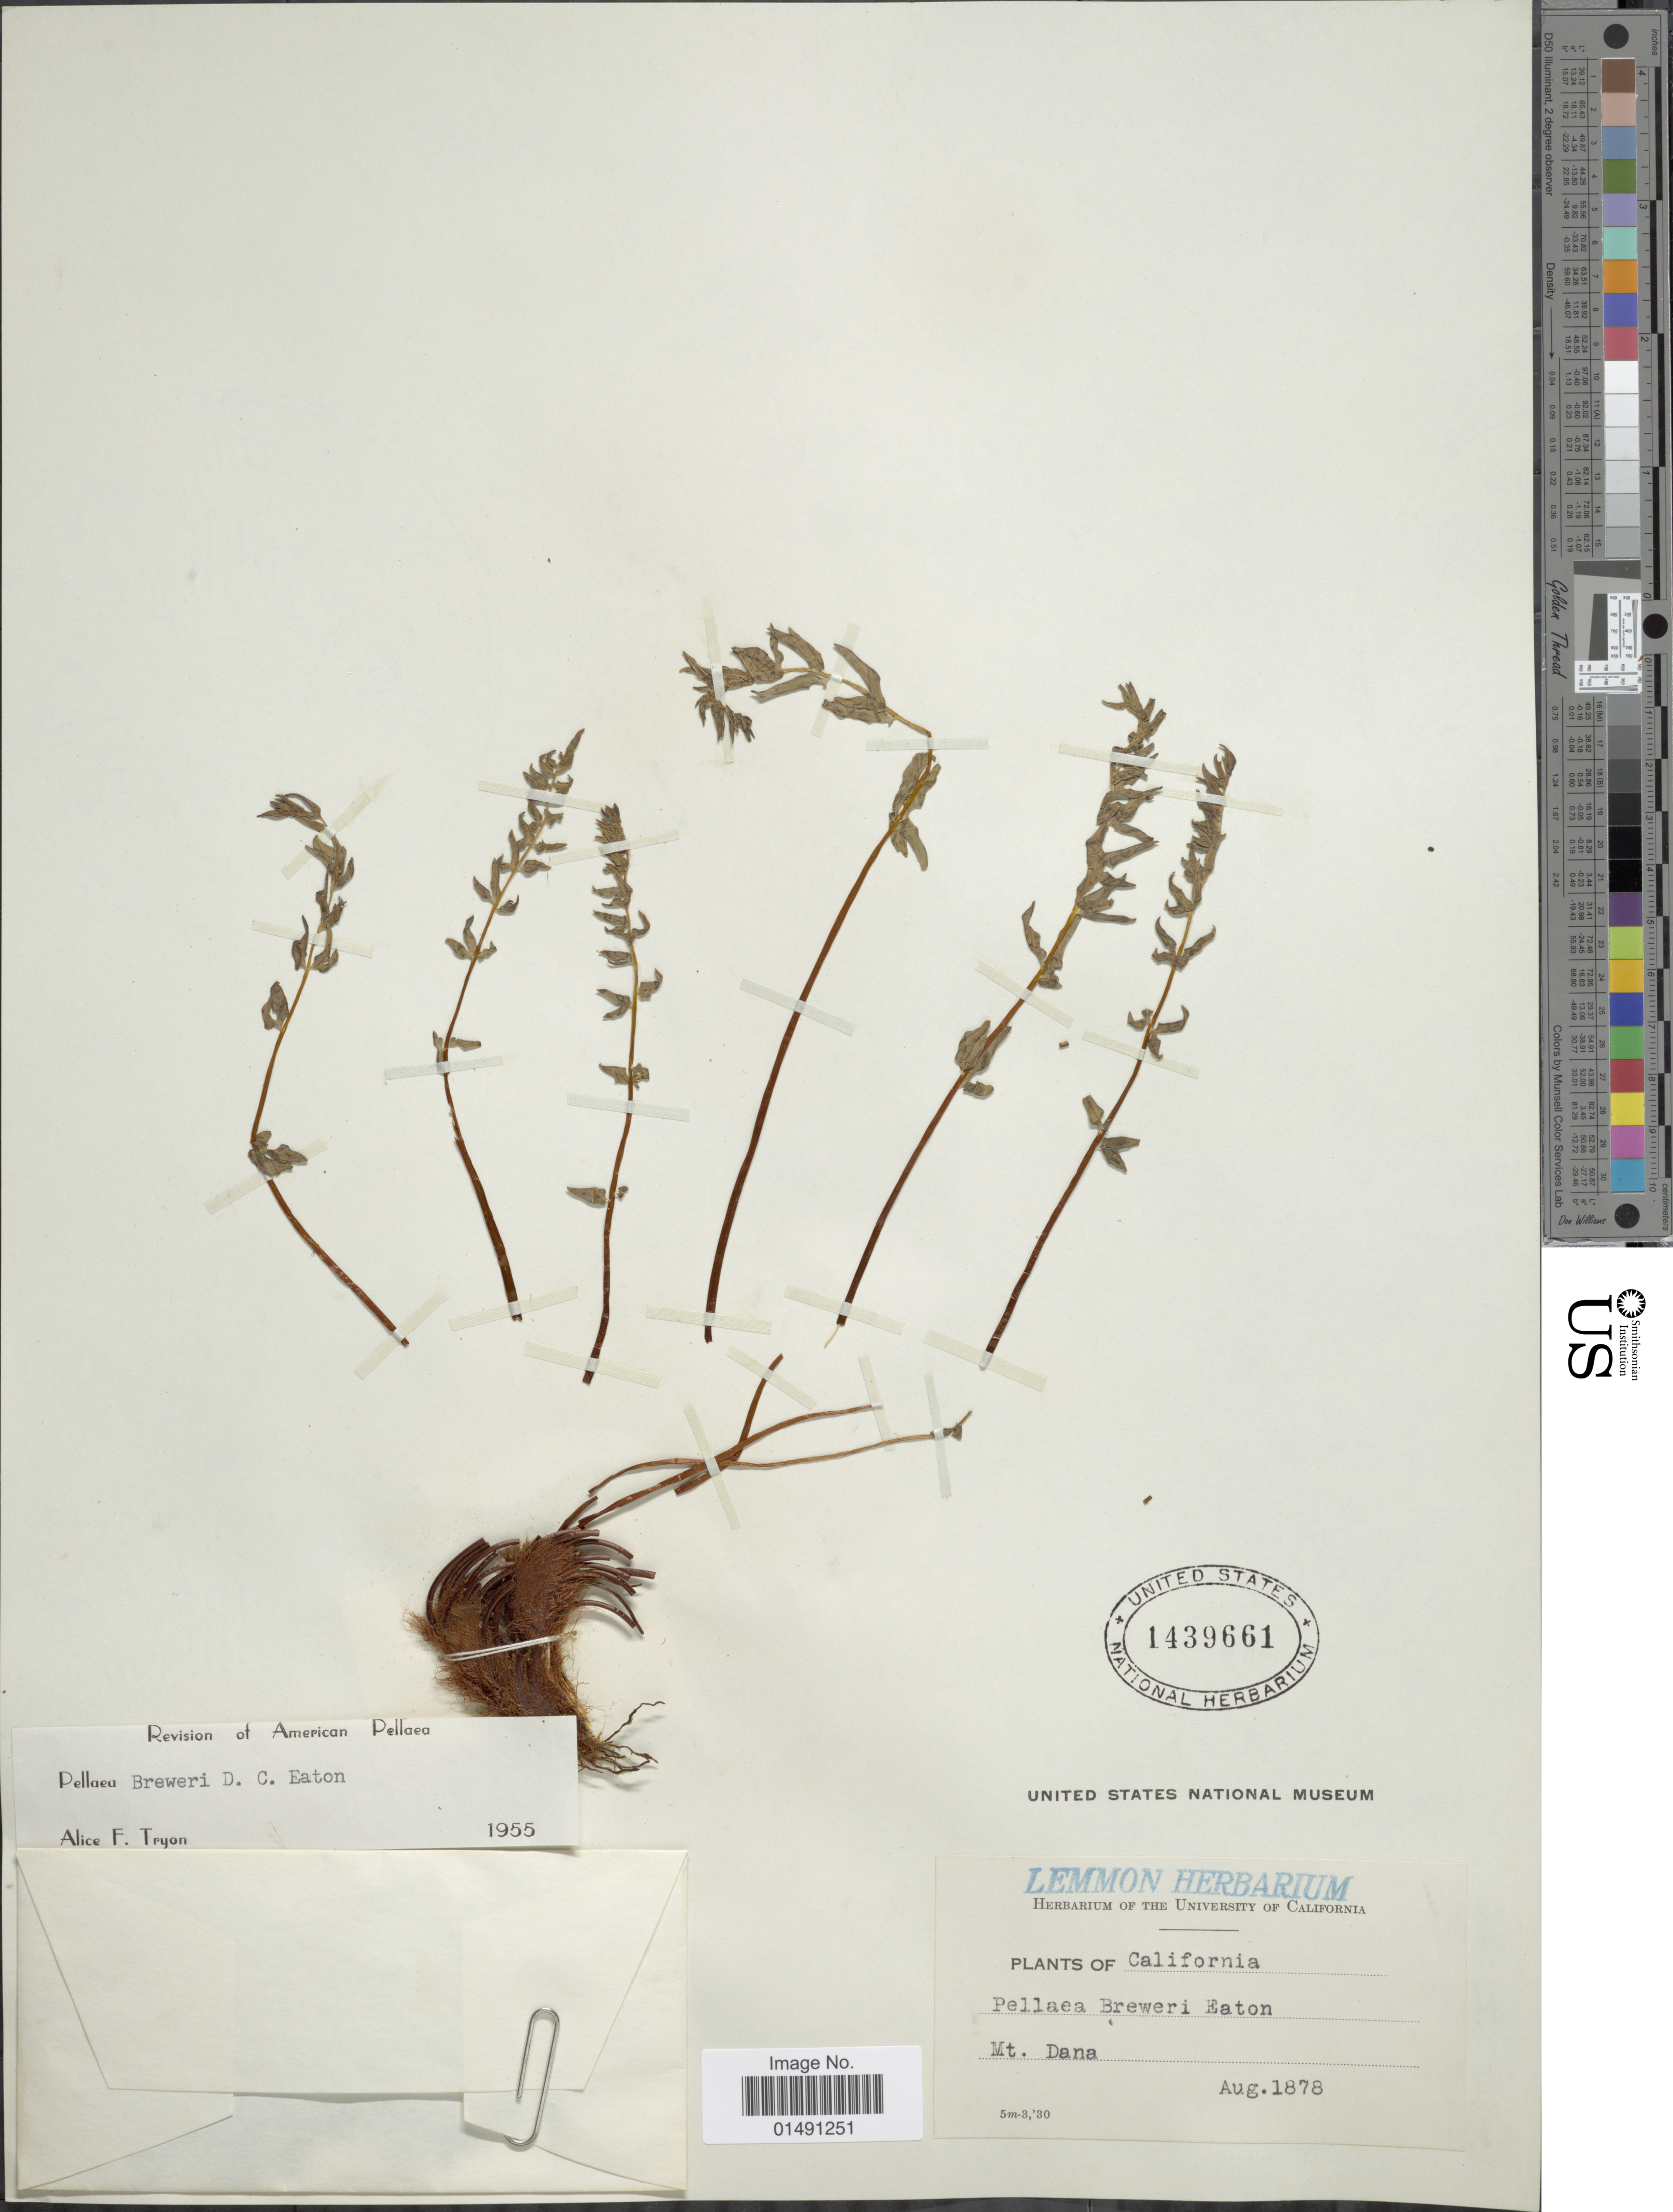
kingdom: Plantae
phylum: Tracheophyta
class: Polypodiopsida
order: Polypodiales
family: Pteridaceae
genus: Pellaea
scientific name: Pellaea breweri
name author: D.C. Eaton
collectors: ex herb. Lemmon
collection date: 1878-08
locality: Mt Dana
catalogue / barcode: US 1439661